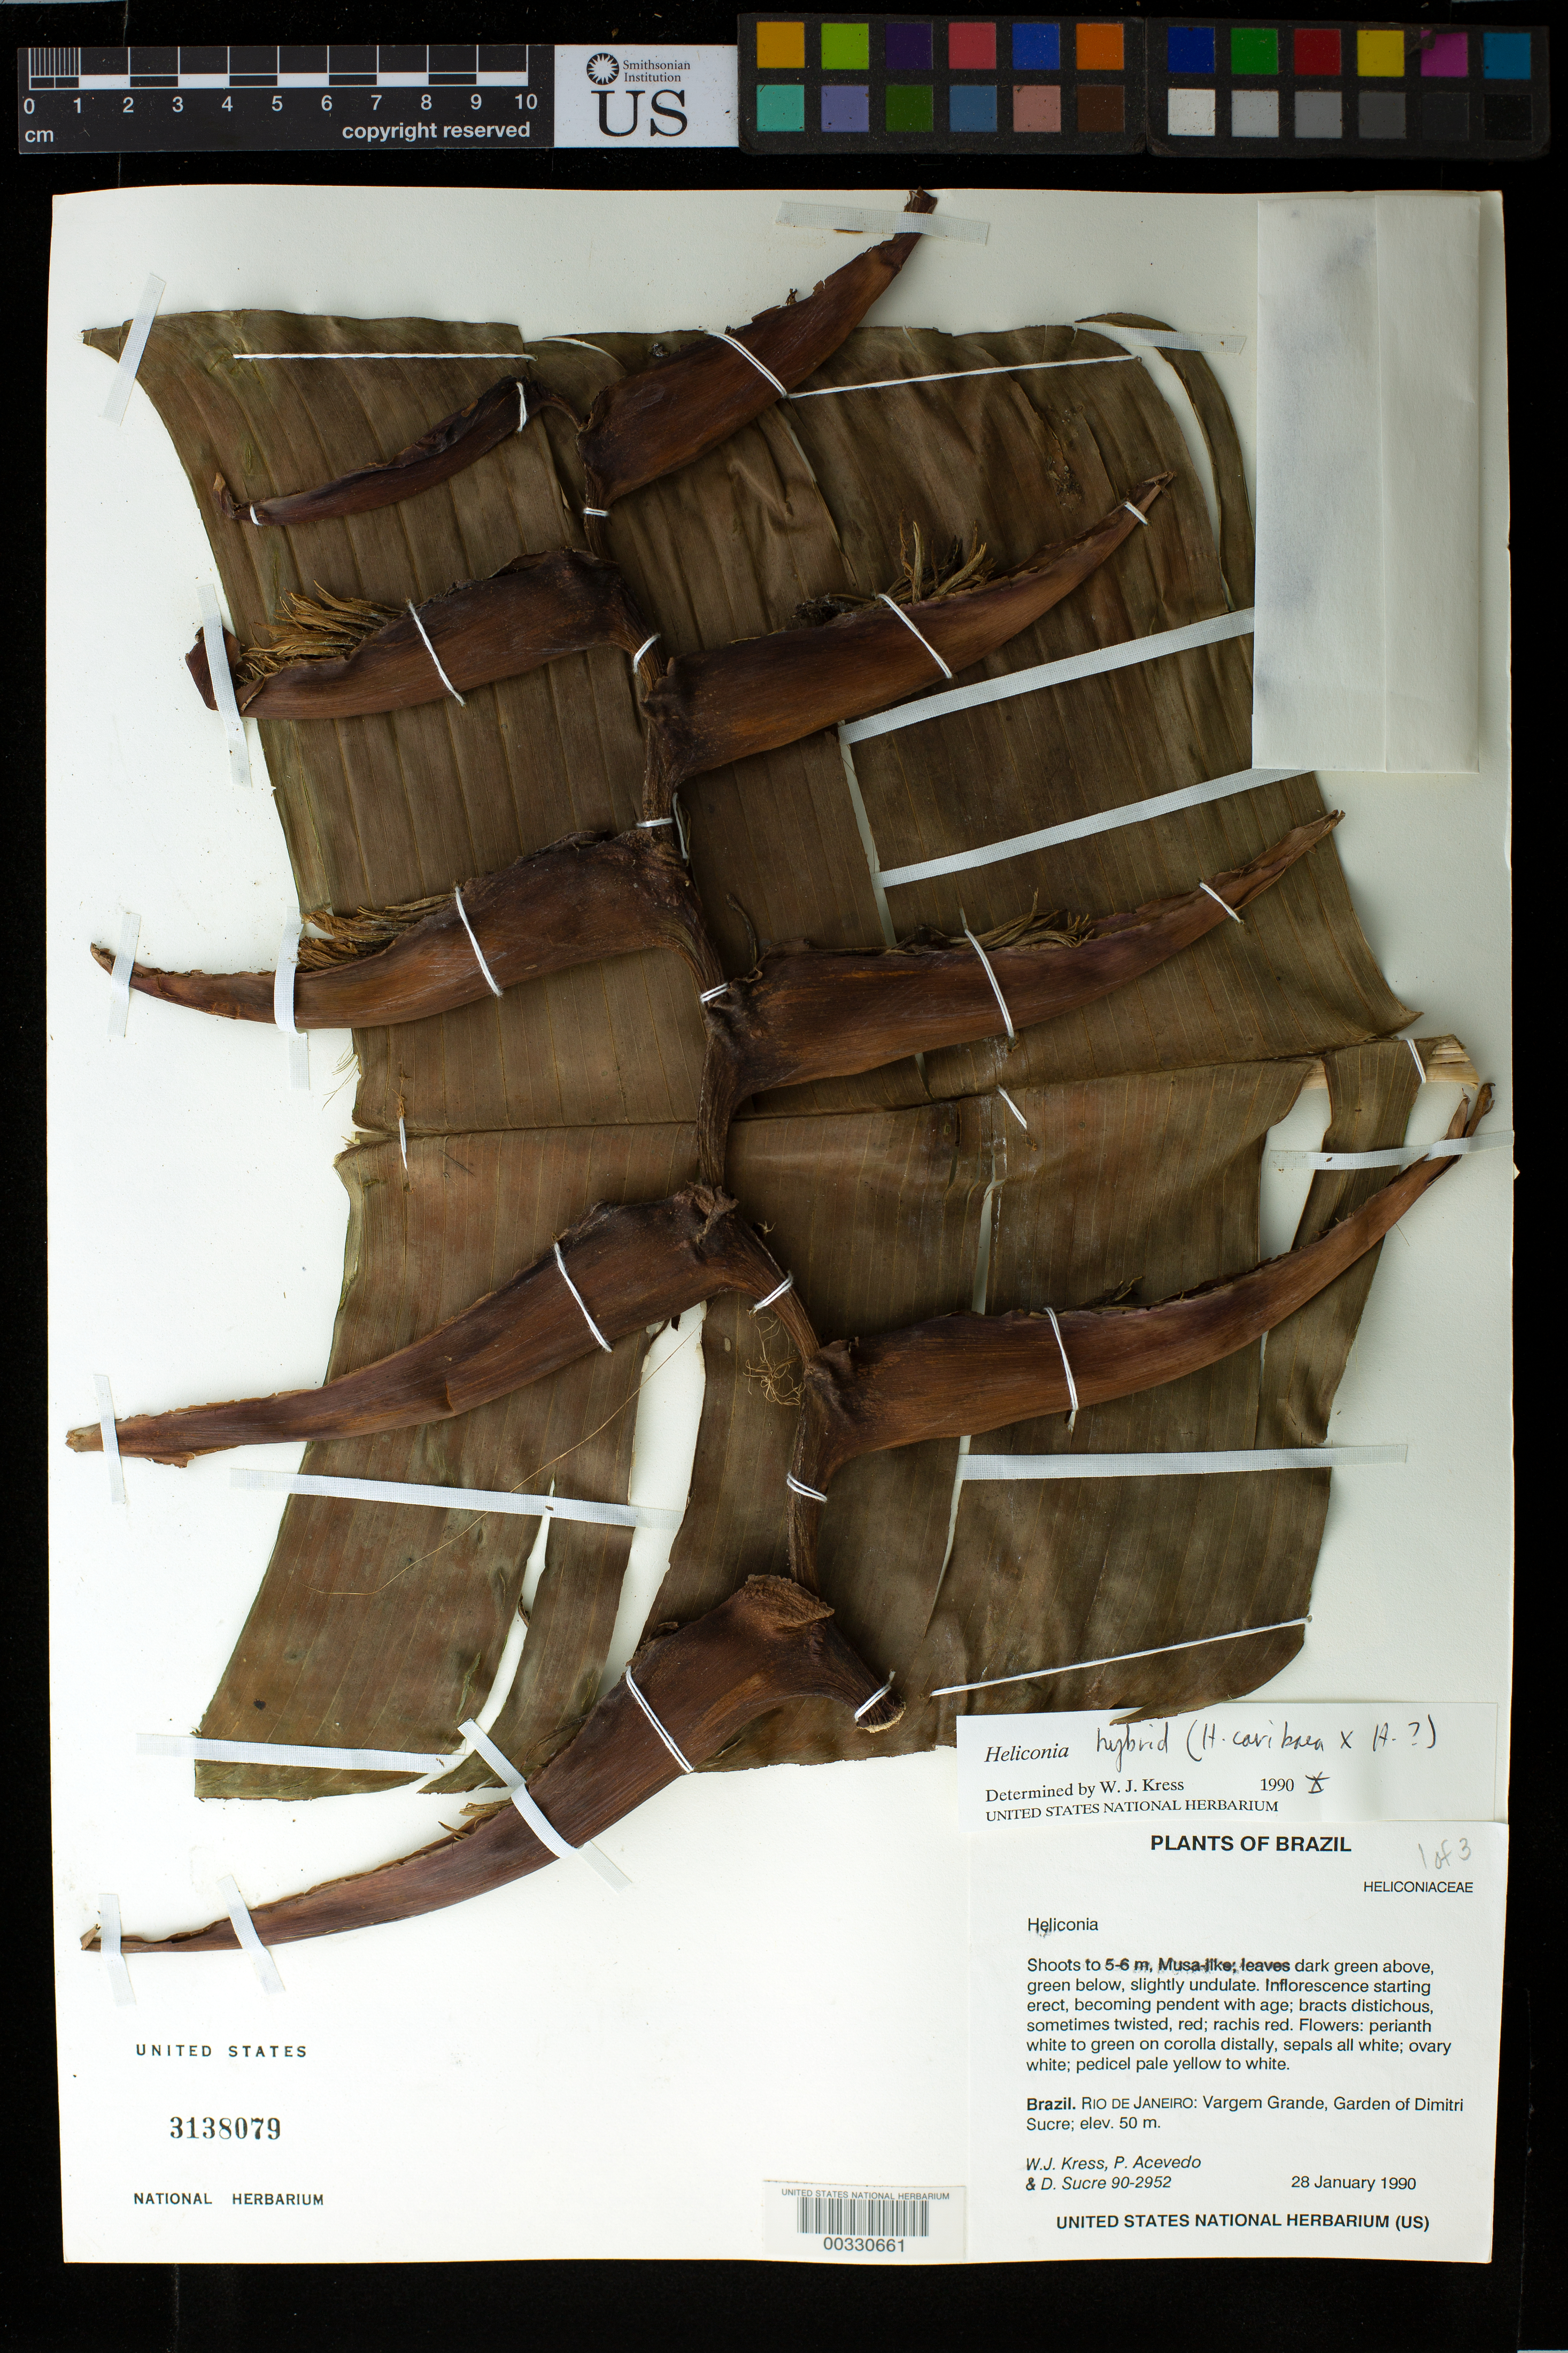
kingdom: Plantae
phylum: Tracheophyta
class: Liliopsida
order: Zingiberales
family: Heliconiaceae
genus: Heliconia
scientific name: Heliconia sp.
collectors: W. J. Kress, P. Acevedo-Rodr. & D. Sucre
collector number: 90-2952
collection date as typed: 28 Jan 1990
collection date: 1990-01-28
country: Brazil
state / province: Minas Gerais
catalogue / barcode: US 3138079